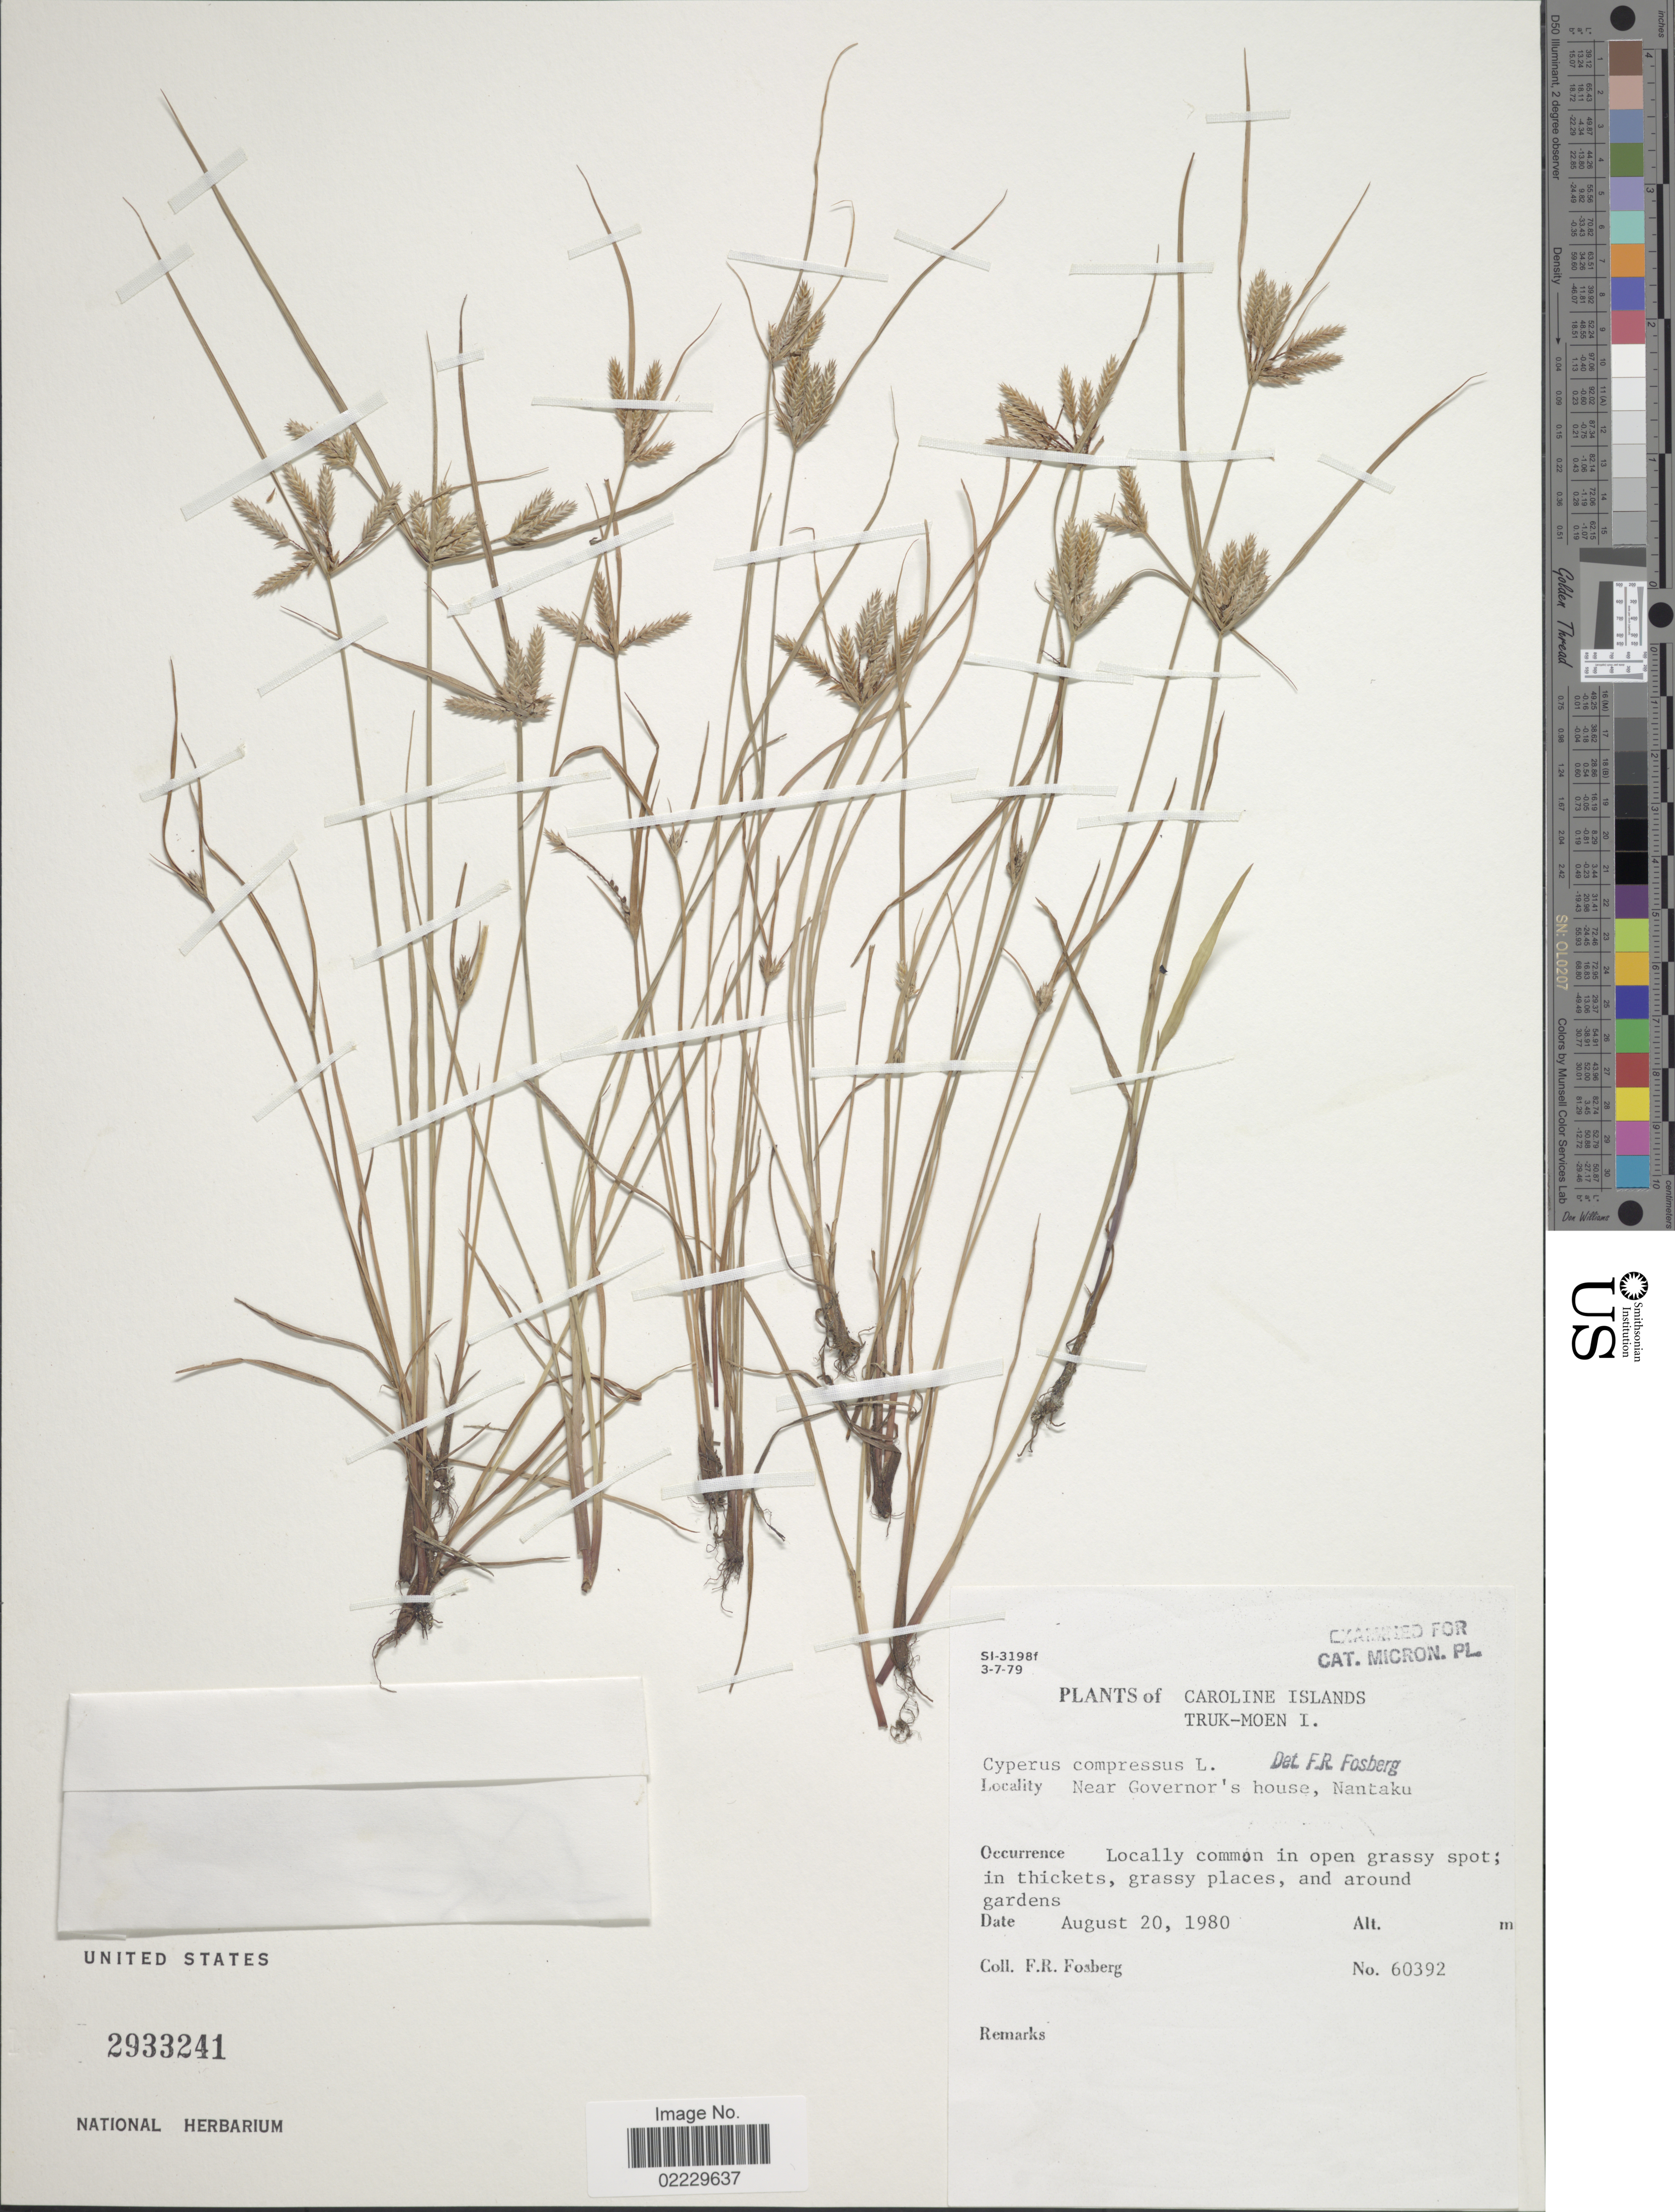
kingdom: Plantae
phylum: Tracheophyta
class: Liliopsida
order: Poales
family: Cyperaceae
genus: Cyperus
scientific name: Cyperus compressus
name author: L.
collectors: F. R. Fosberg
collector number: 60392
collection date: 1980-08-20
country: Micronesia, Federated States of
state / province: Truk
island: Moen [Wono]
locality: Caroline Islands, Trul- Moen I., Near Governor's house, Nantaku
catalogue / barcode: US 2933241